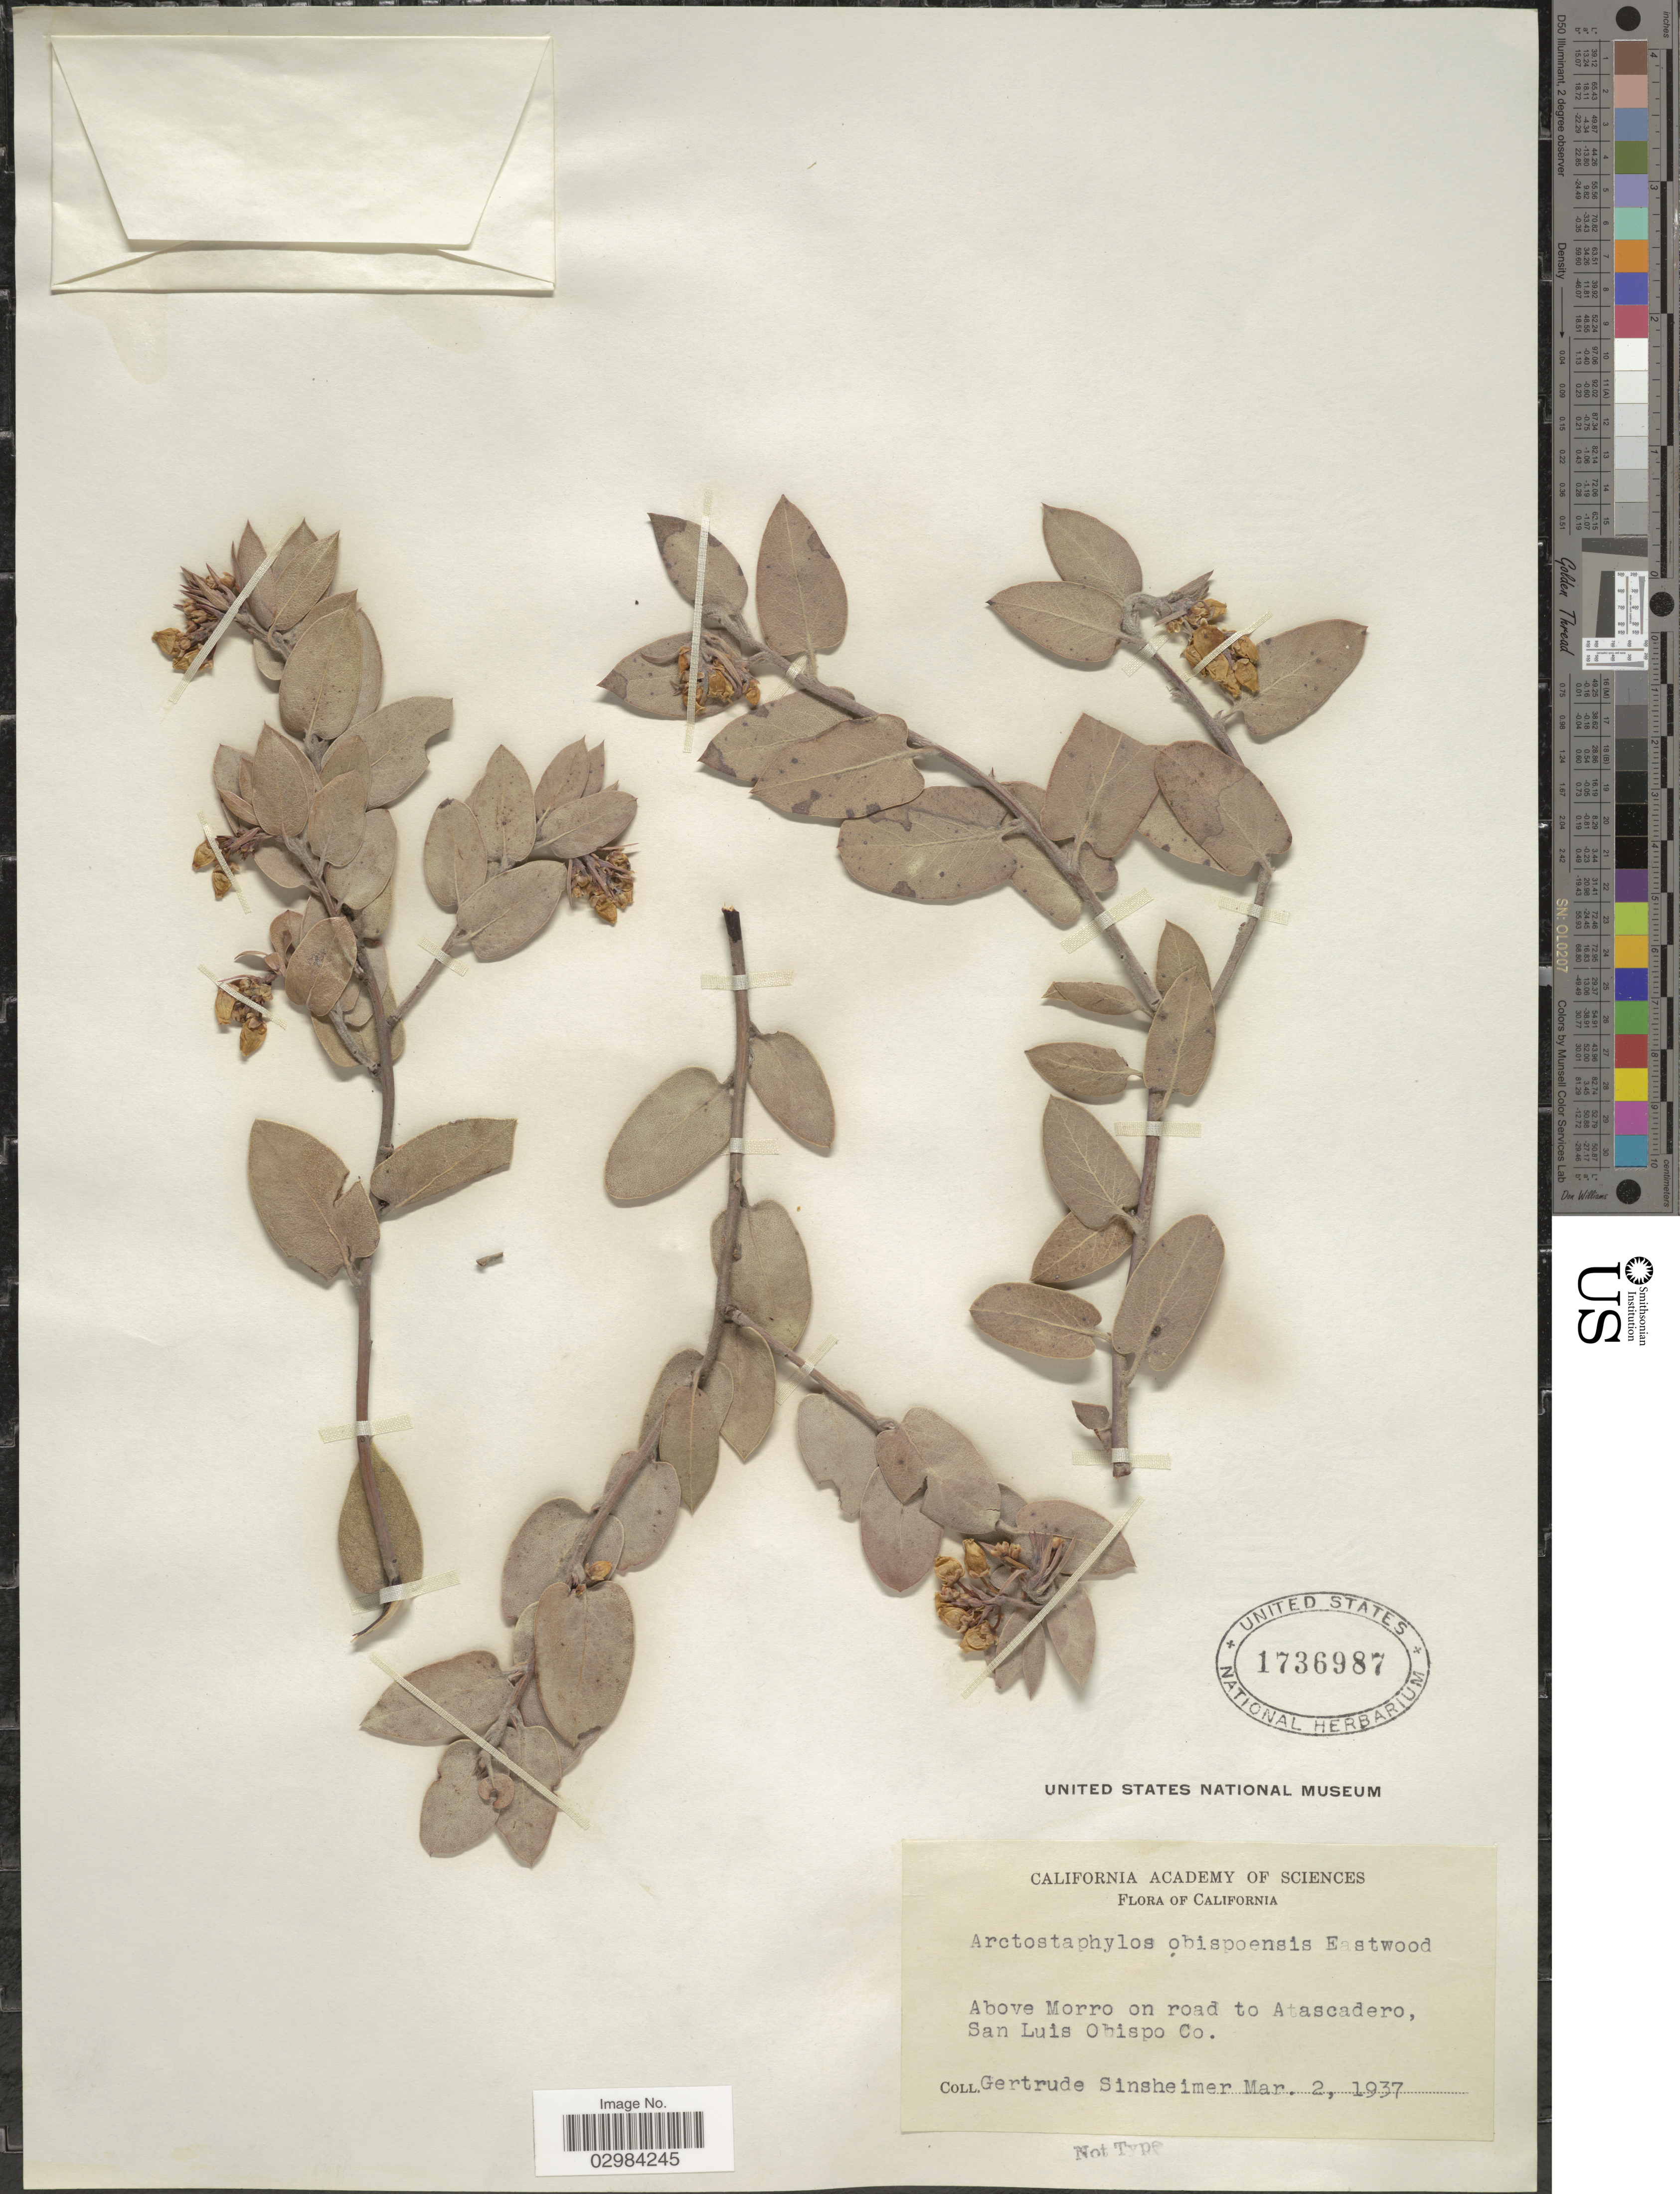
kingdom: Plantae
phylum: Tracheophyta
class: Magnoliopsida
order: Ericales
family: Ericaceae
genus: Arctostaphylos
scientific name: Arctostaphylos obispoensis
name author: Eastw.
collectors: G. Sinsheimer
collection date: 1937-03-02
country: United States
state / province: California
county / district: San Luis Obispo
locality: Above Morro on road to Atascadero, San Luis Obispo Co.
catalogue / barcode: US 1736987